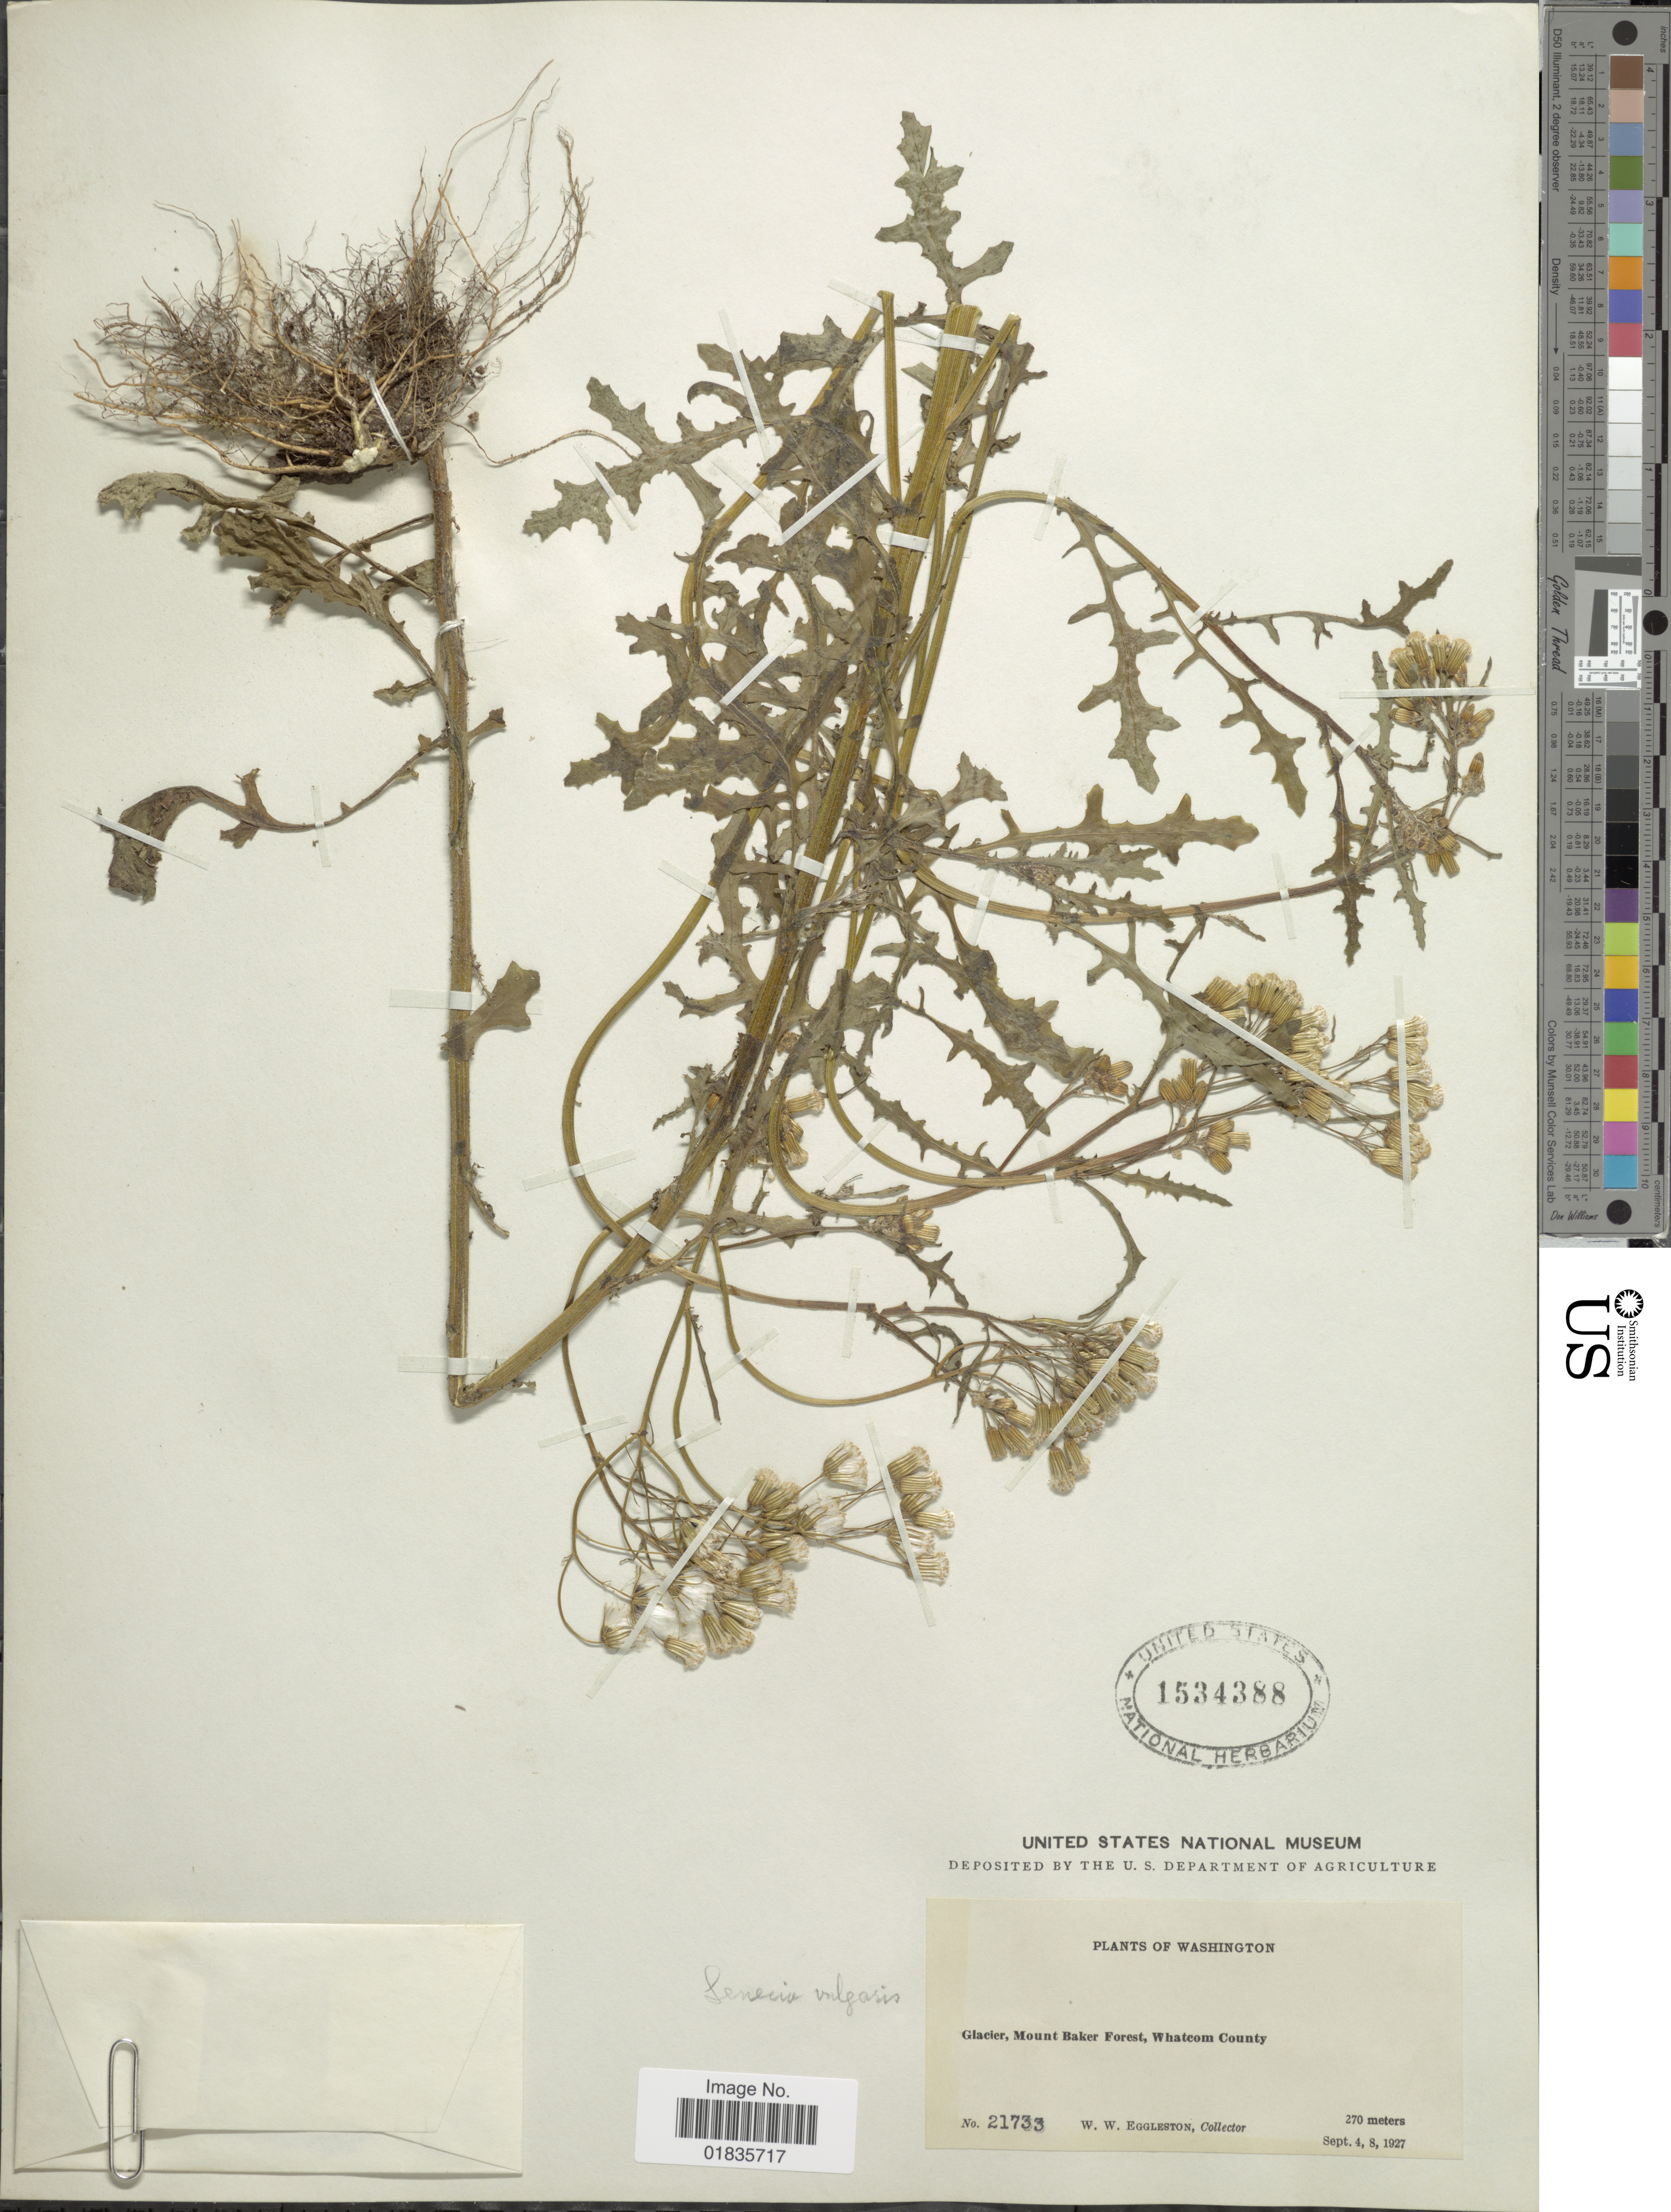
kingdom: Plantae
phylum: Tracheophyta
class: Magnoliopsida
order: Asterales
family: Asteraceae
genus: Senecio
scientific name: Senecio vulgaris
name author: L.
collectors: W. W. Eggleston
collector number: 21733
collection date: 1927-09-04/1927-09-08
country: United States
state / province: Washington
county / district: Whatcom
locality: Glacier, Mount Baler Forest, Whatcom County.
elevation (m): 270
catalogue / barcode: US 1534388